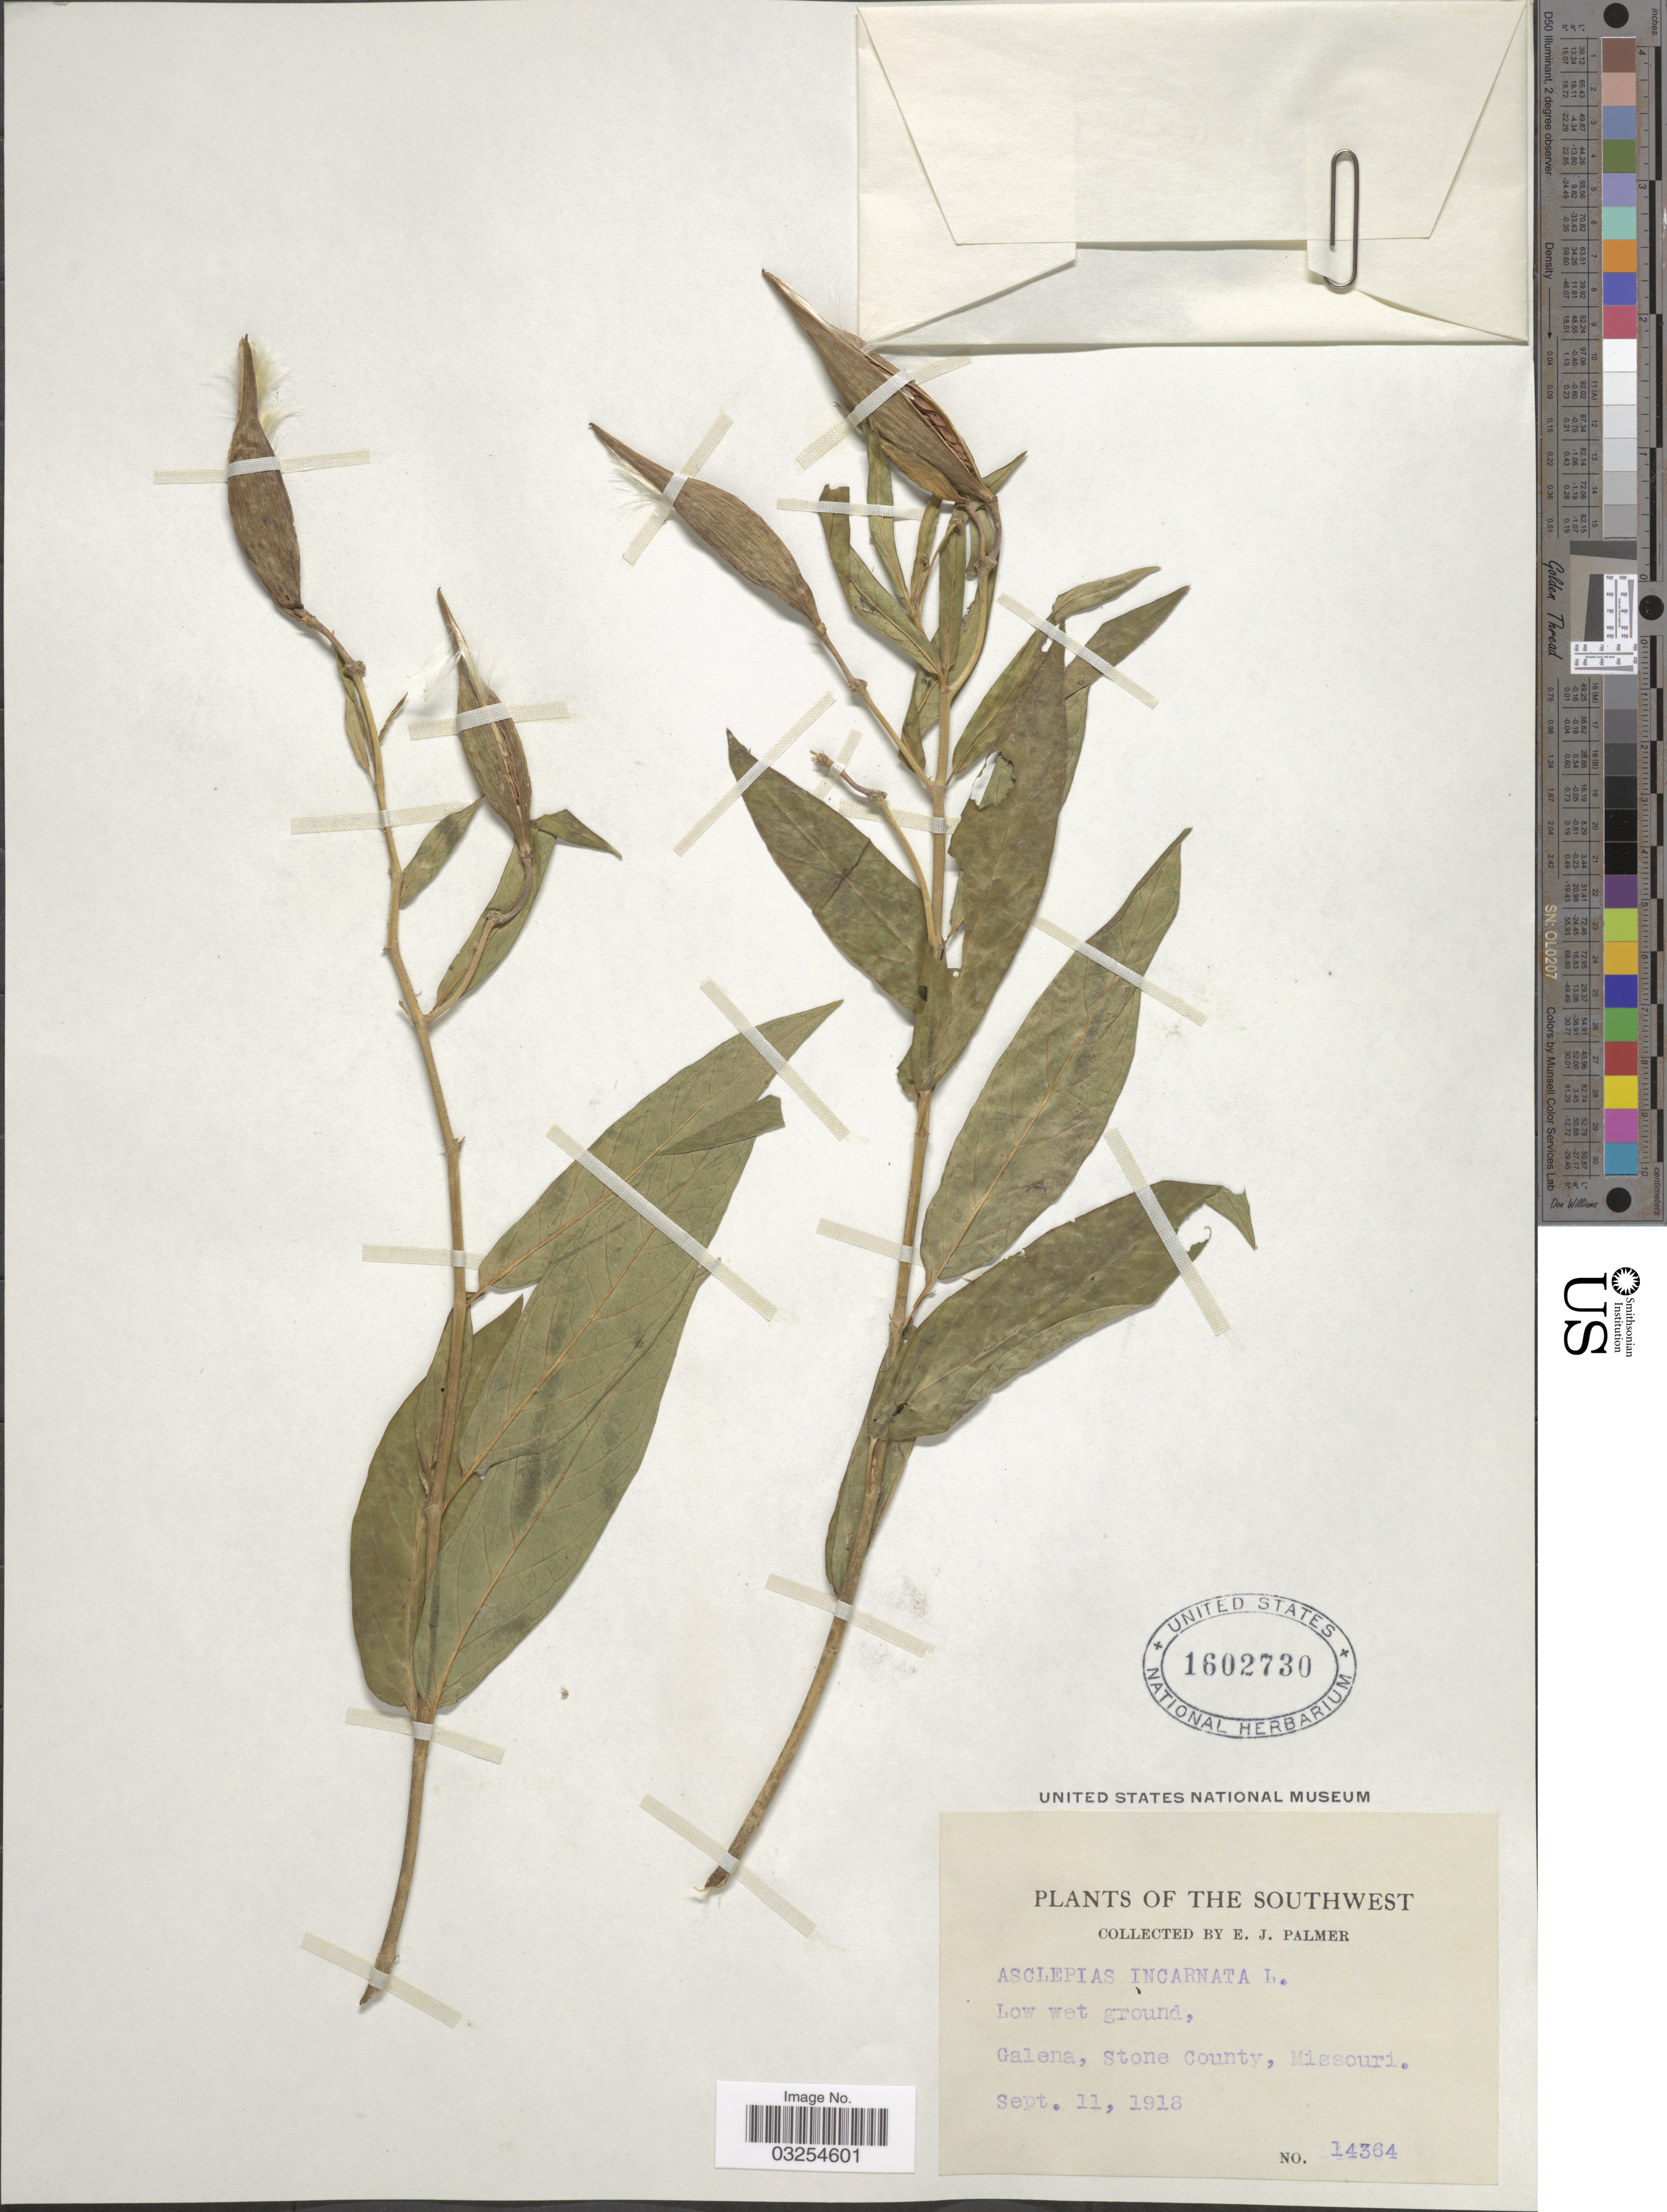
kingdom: Plantae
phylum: Tracheophyta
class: Magnoliopsida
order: Gentianales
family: Apocynaceae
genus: Asclepias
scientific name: Asclepias incarnata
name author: L.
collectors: E. J. Palmer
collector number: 14364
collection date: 1918-09-11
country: United States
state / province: Missouri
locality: Low wet ground, Galena, Stone County.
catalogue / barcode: US 1602730